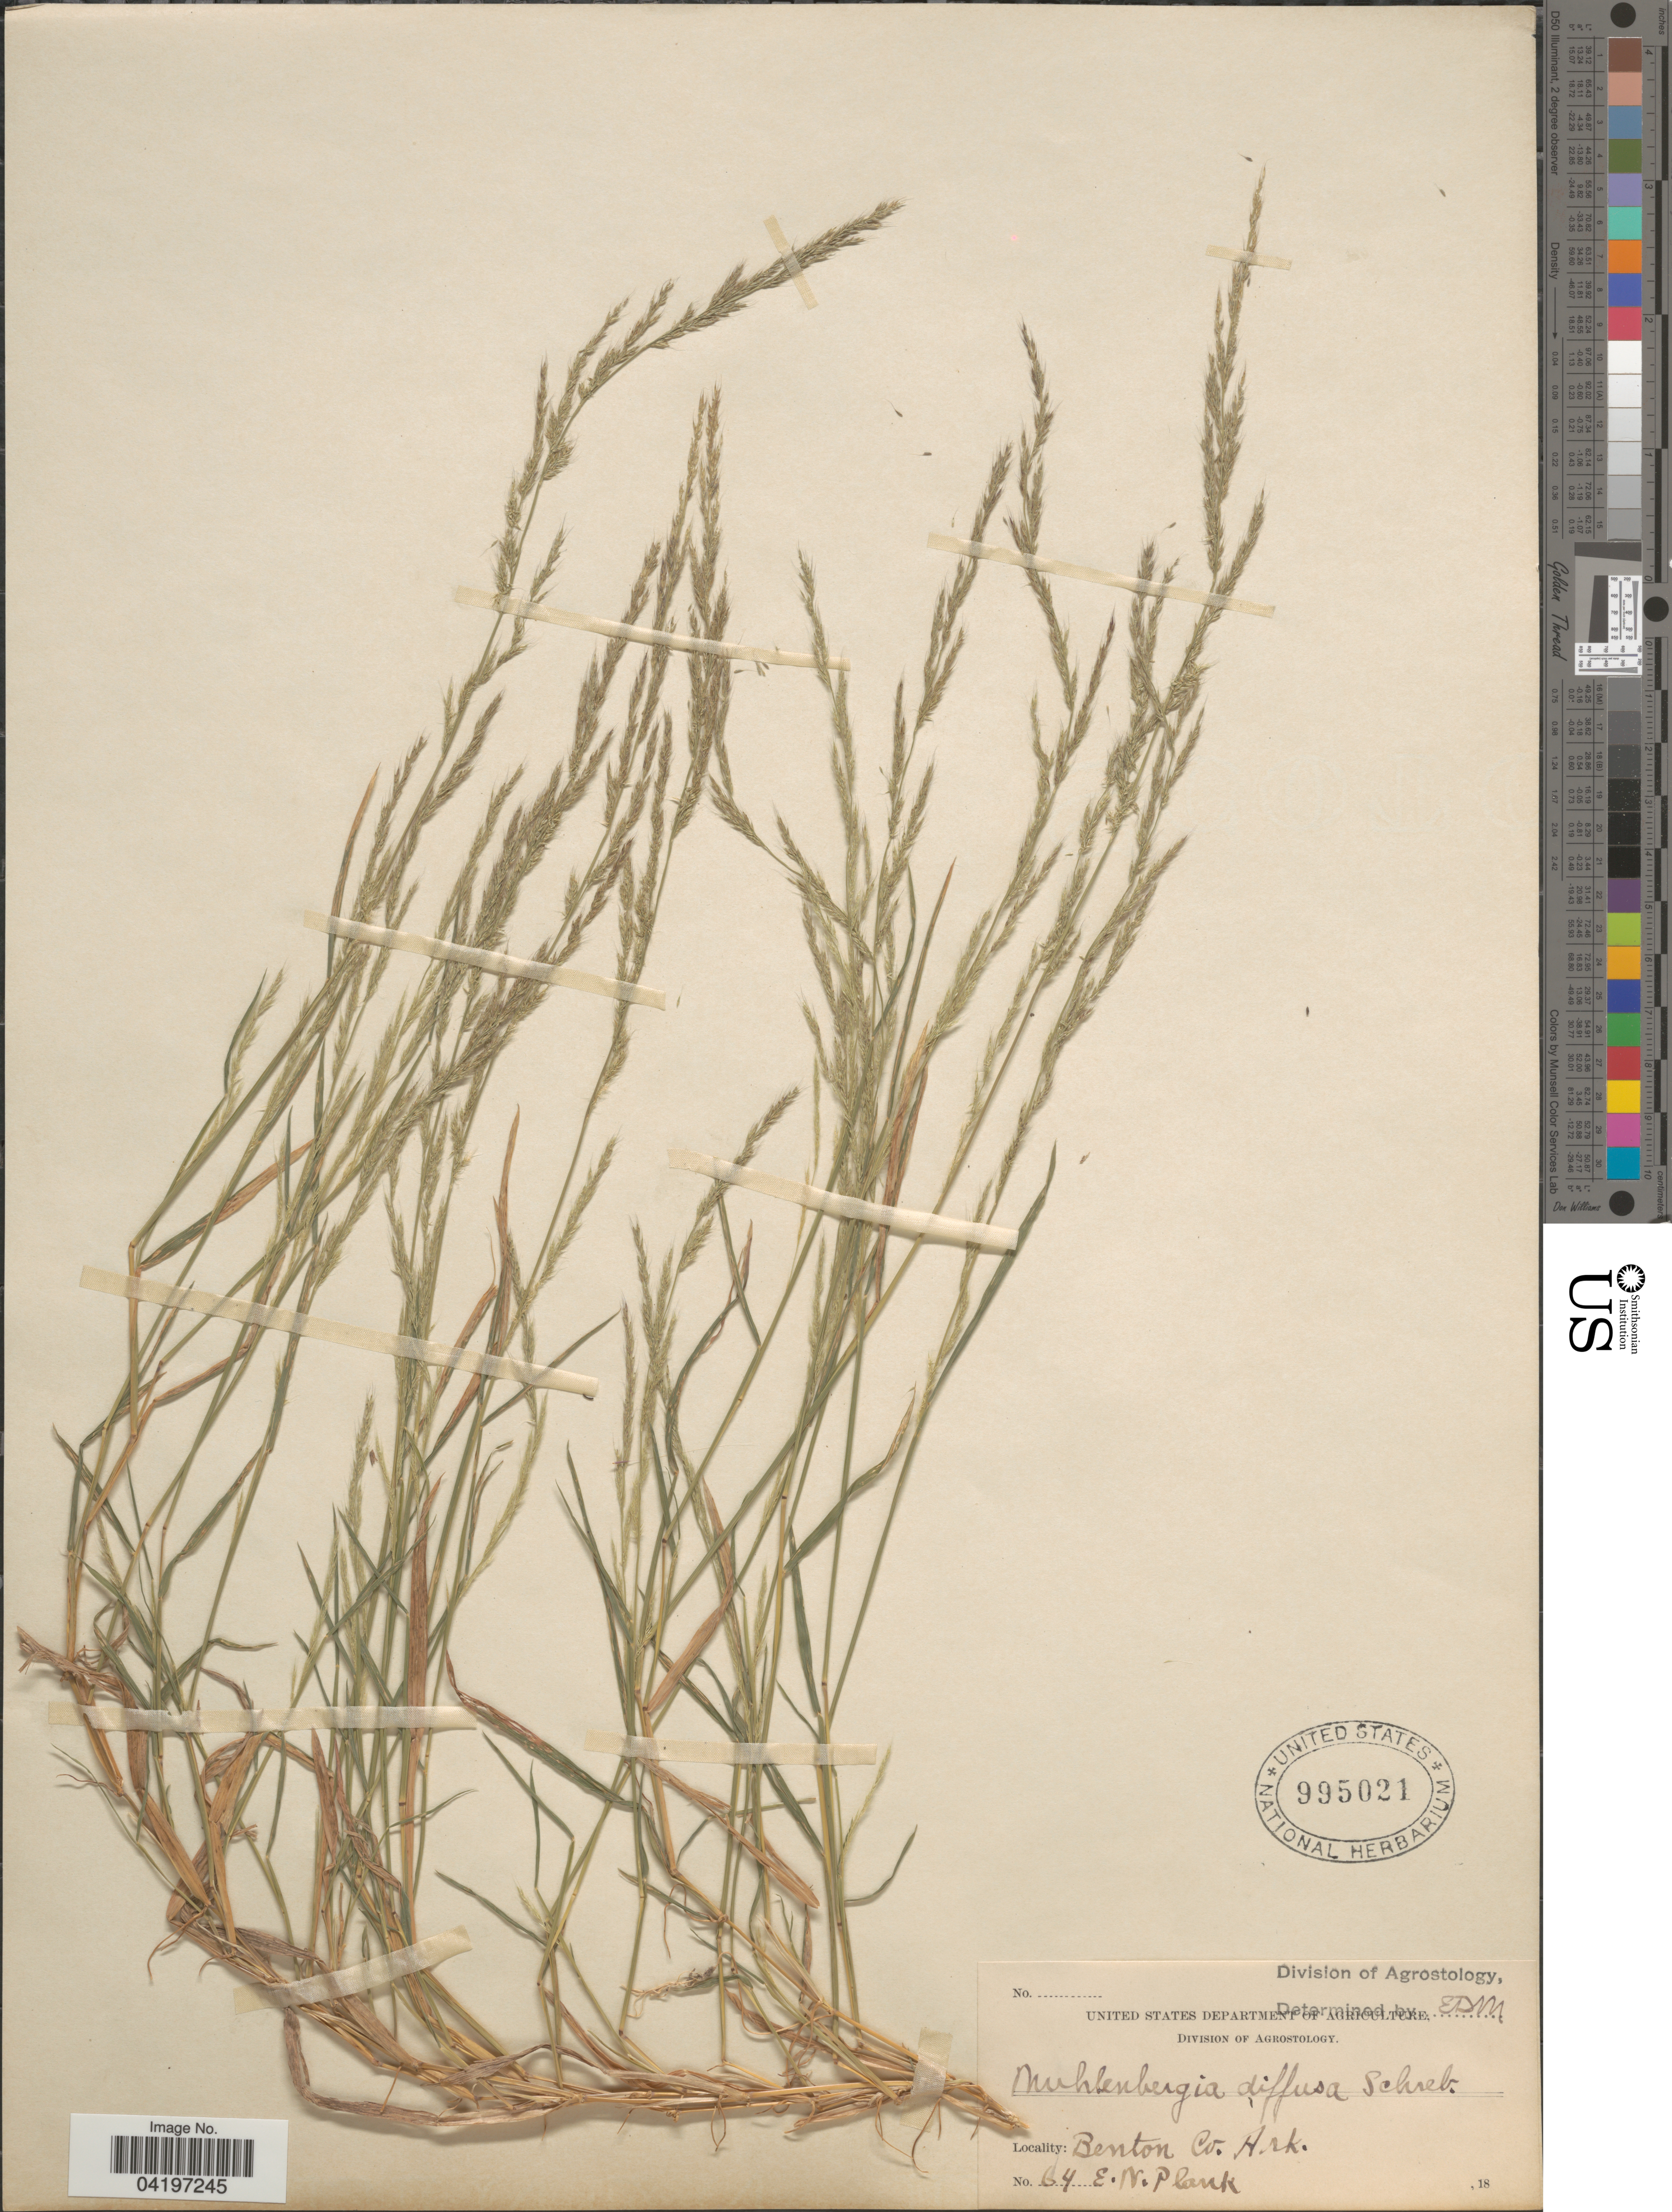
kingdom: Plantae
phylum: Tracheophyta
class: Liliopsida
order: Poales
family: Poaceae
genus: Muhlenbergia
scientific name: Muhlenbergia schreberi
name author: J.F. Gmel.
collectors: E. Plank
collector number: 64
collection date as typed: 18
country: United States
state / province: Arkansas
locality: Benton Co.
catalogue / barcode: US 995021